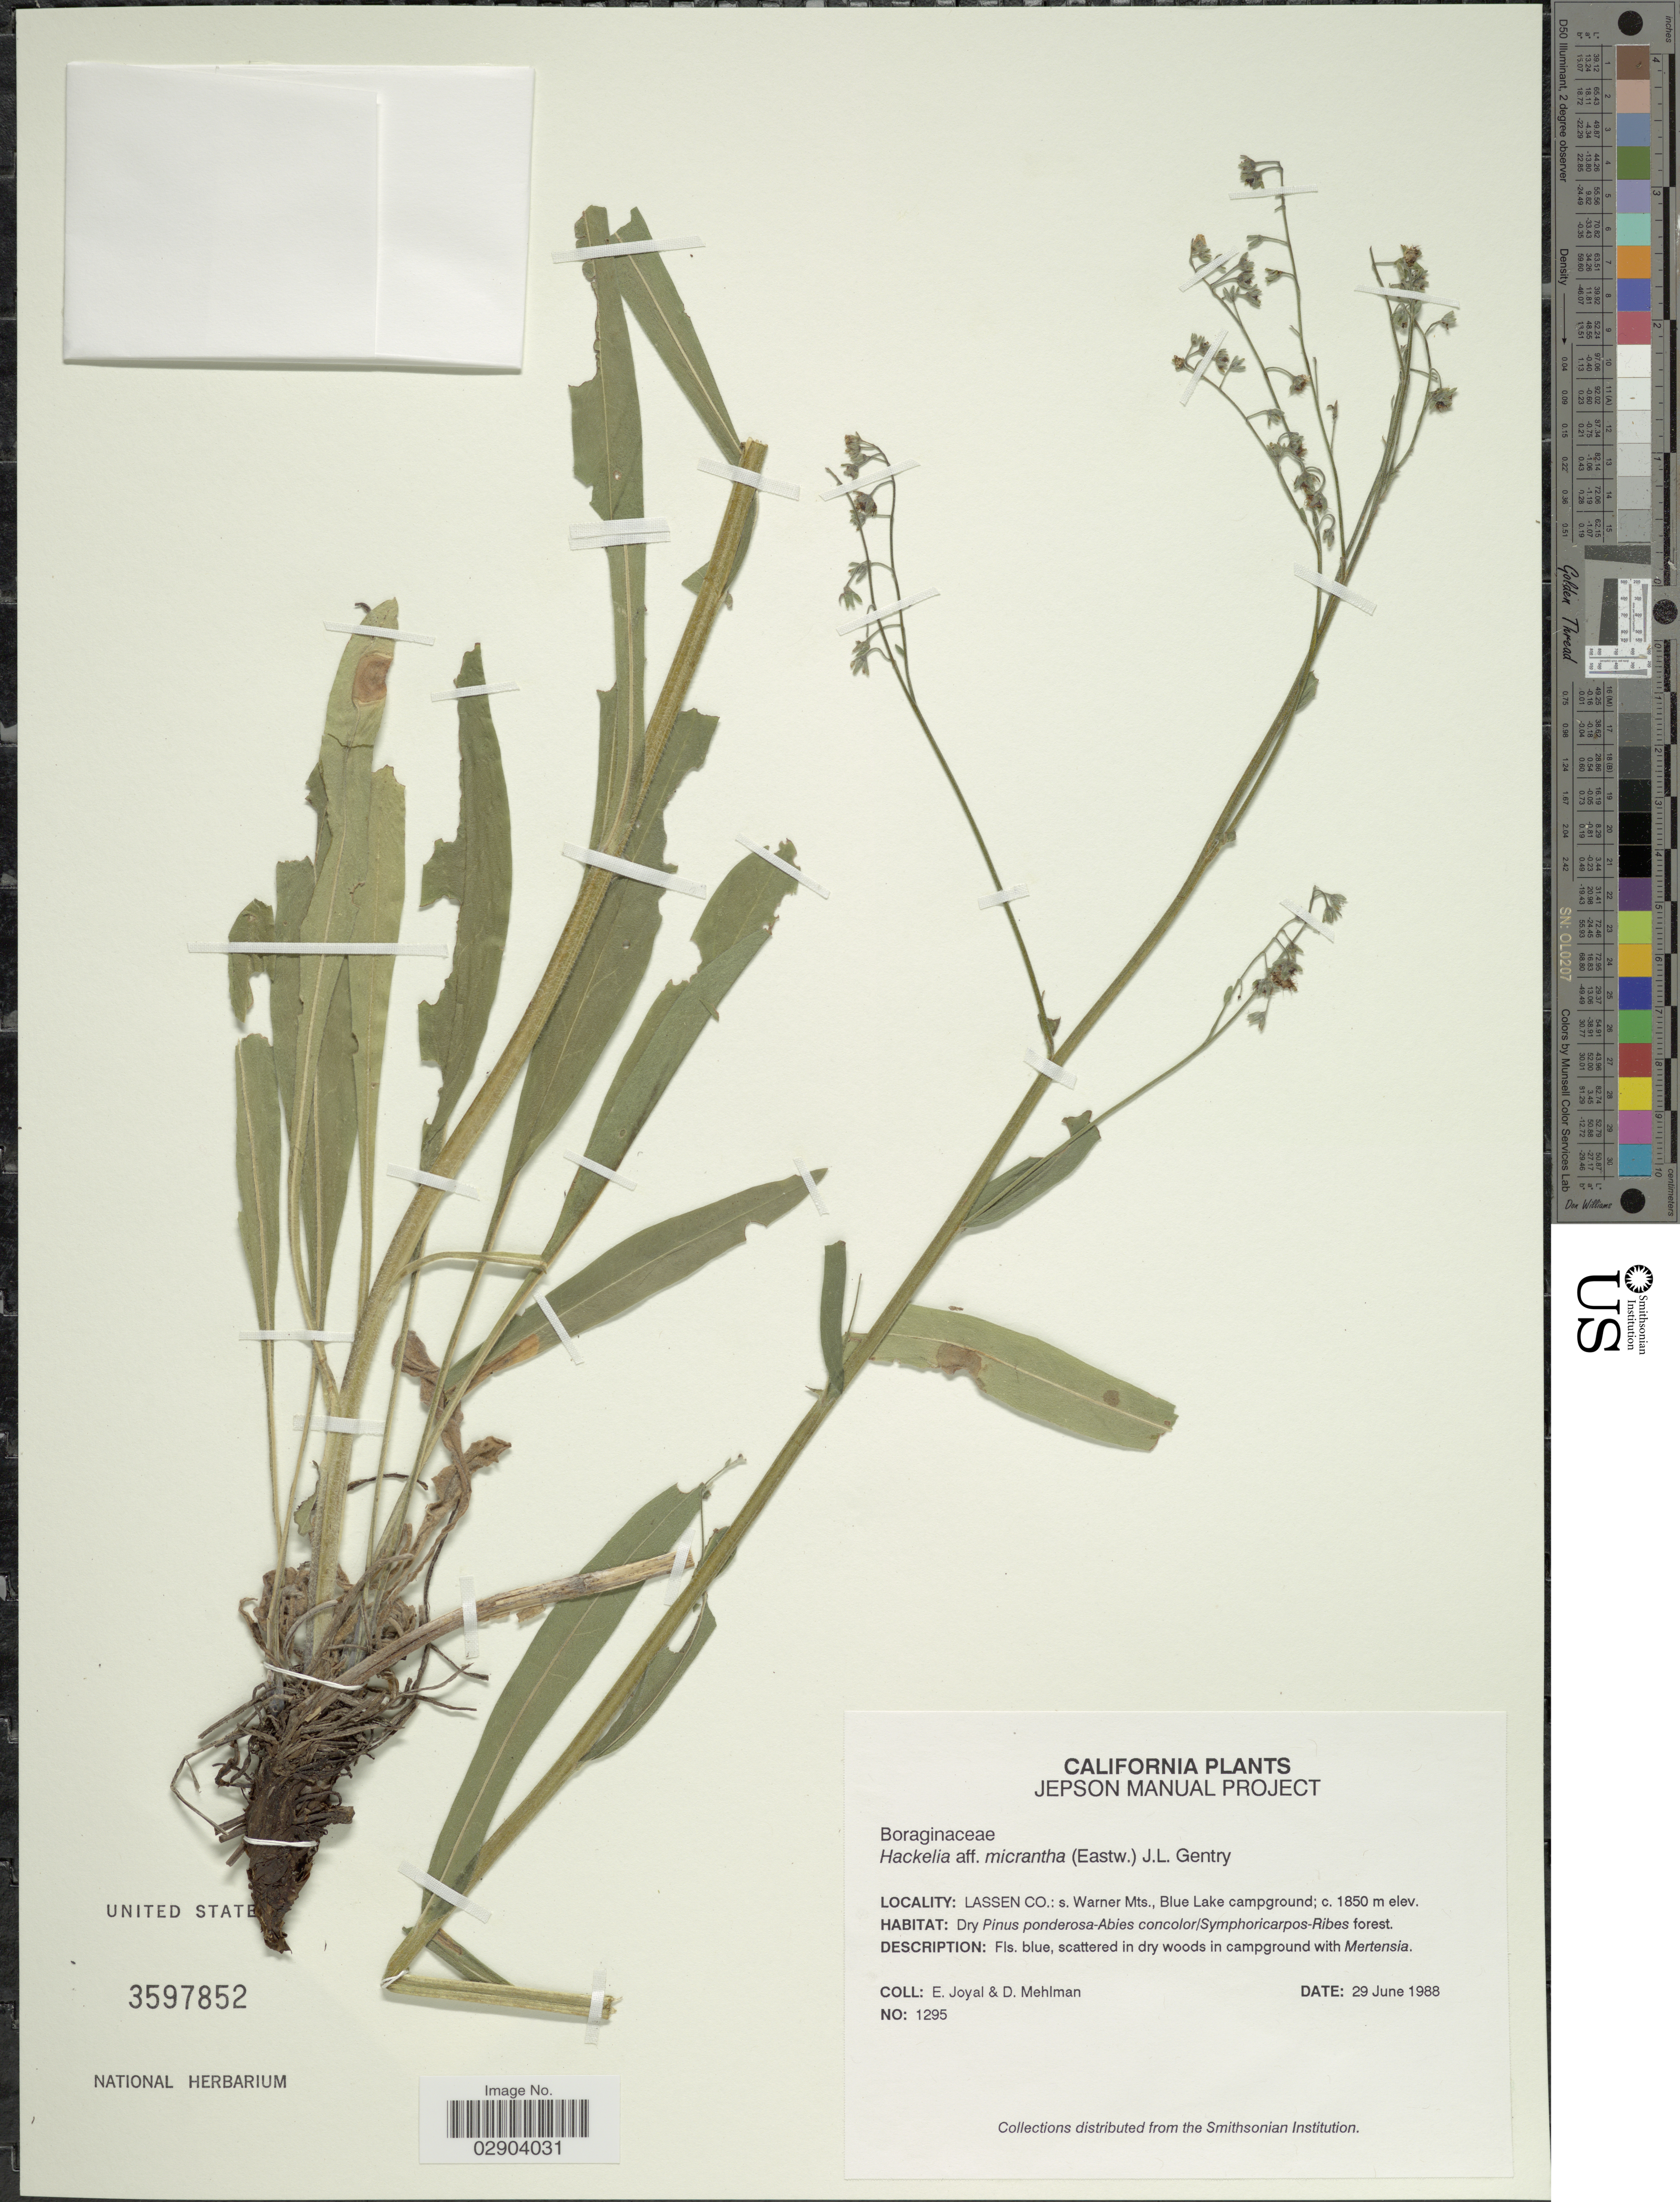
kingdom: Plantae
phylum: Tracheophyta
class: Magnoliopsida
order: Boraginales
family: Boraginaceae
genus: Hackelia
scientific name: Hackelia micrantha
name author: (Eastw.) J.L. Gentry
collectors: E. Joyal & D. Mehlman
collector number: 1295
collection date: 1988-06-29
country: United States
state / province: California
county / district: Lassen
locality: Lassen Co.: s. Warner Mts., Blue Lake campground.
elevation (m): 1850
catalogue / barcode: US 3597852